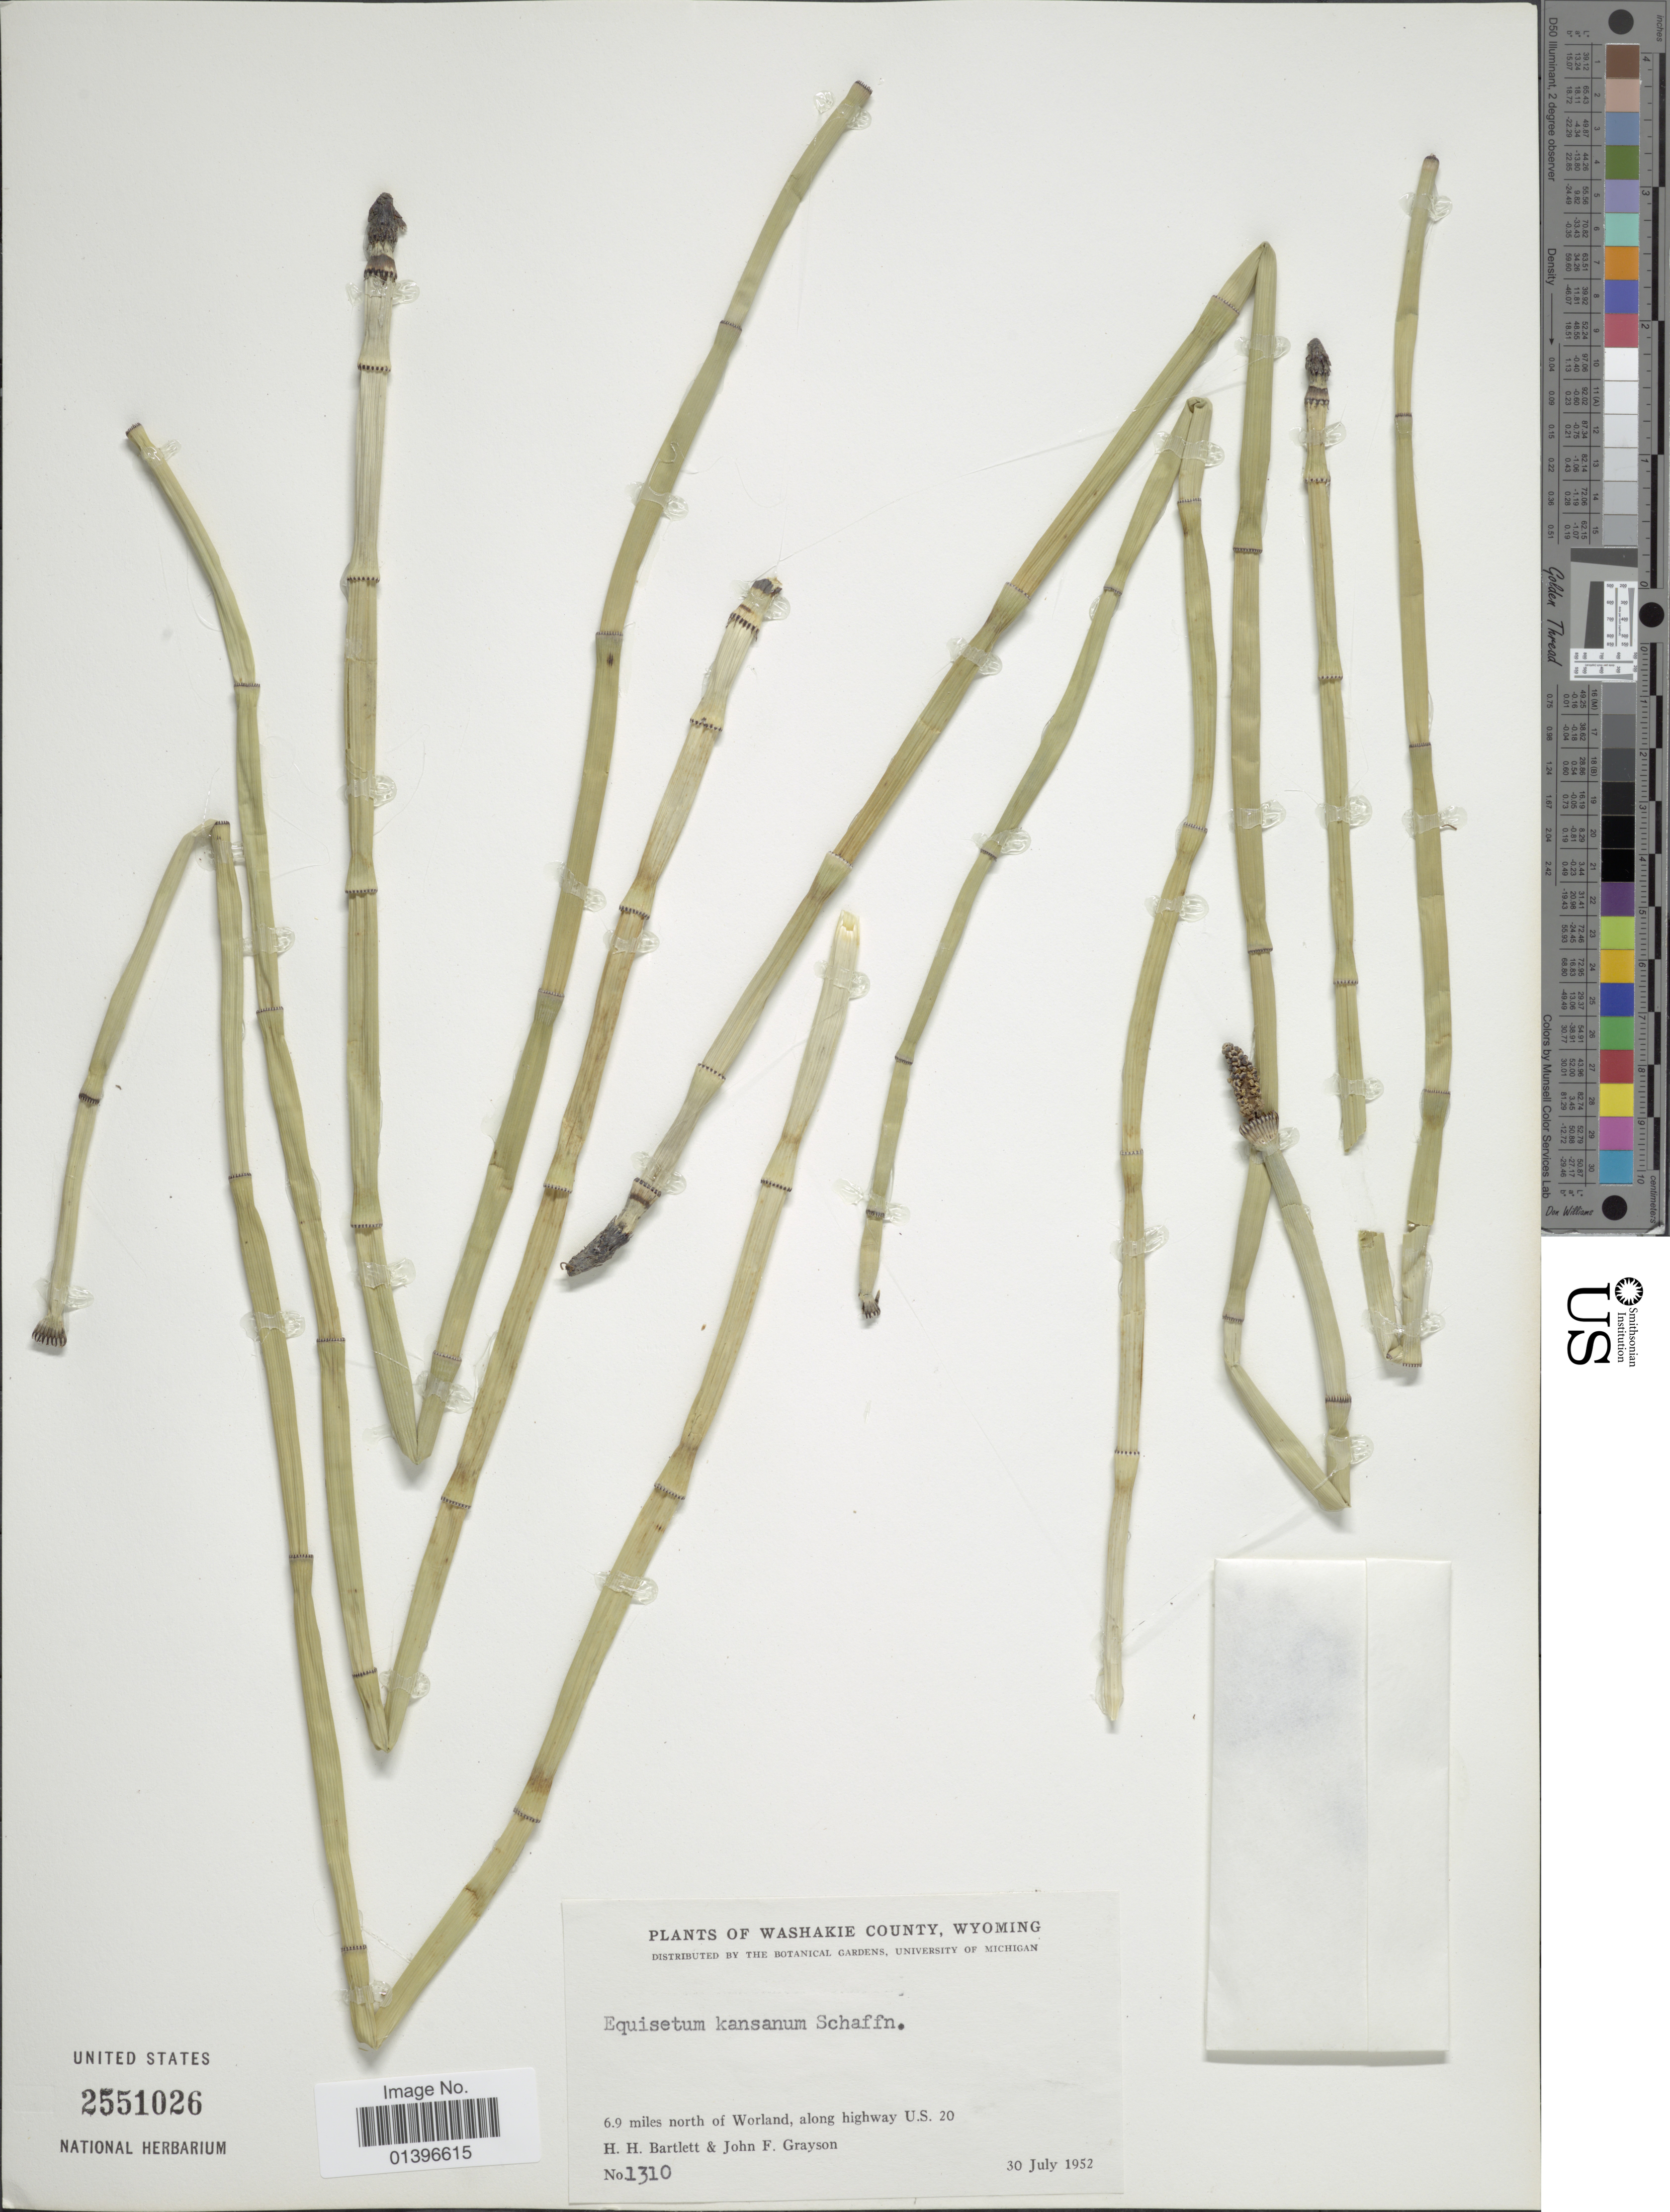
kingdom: Plantae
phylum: Tracheophyta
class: Polypodiopsida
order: Equisetales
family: Equisetaceae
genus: Equisetum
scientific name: Equisetum laevigatum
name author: A. Braun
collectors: H. H. Bartlett & J. Grayson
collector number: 1310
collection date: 1952-07-30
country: United States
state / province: Wyoming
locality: Washakie County. 6.9 miles north of Worland, along highway U.S. 20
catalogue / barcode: US 2551026